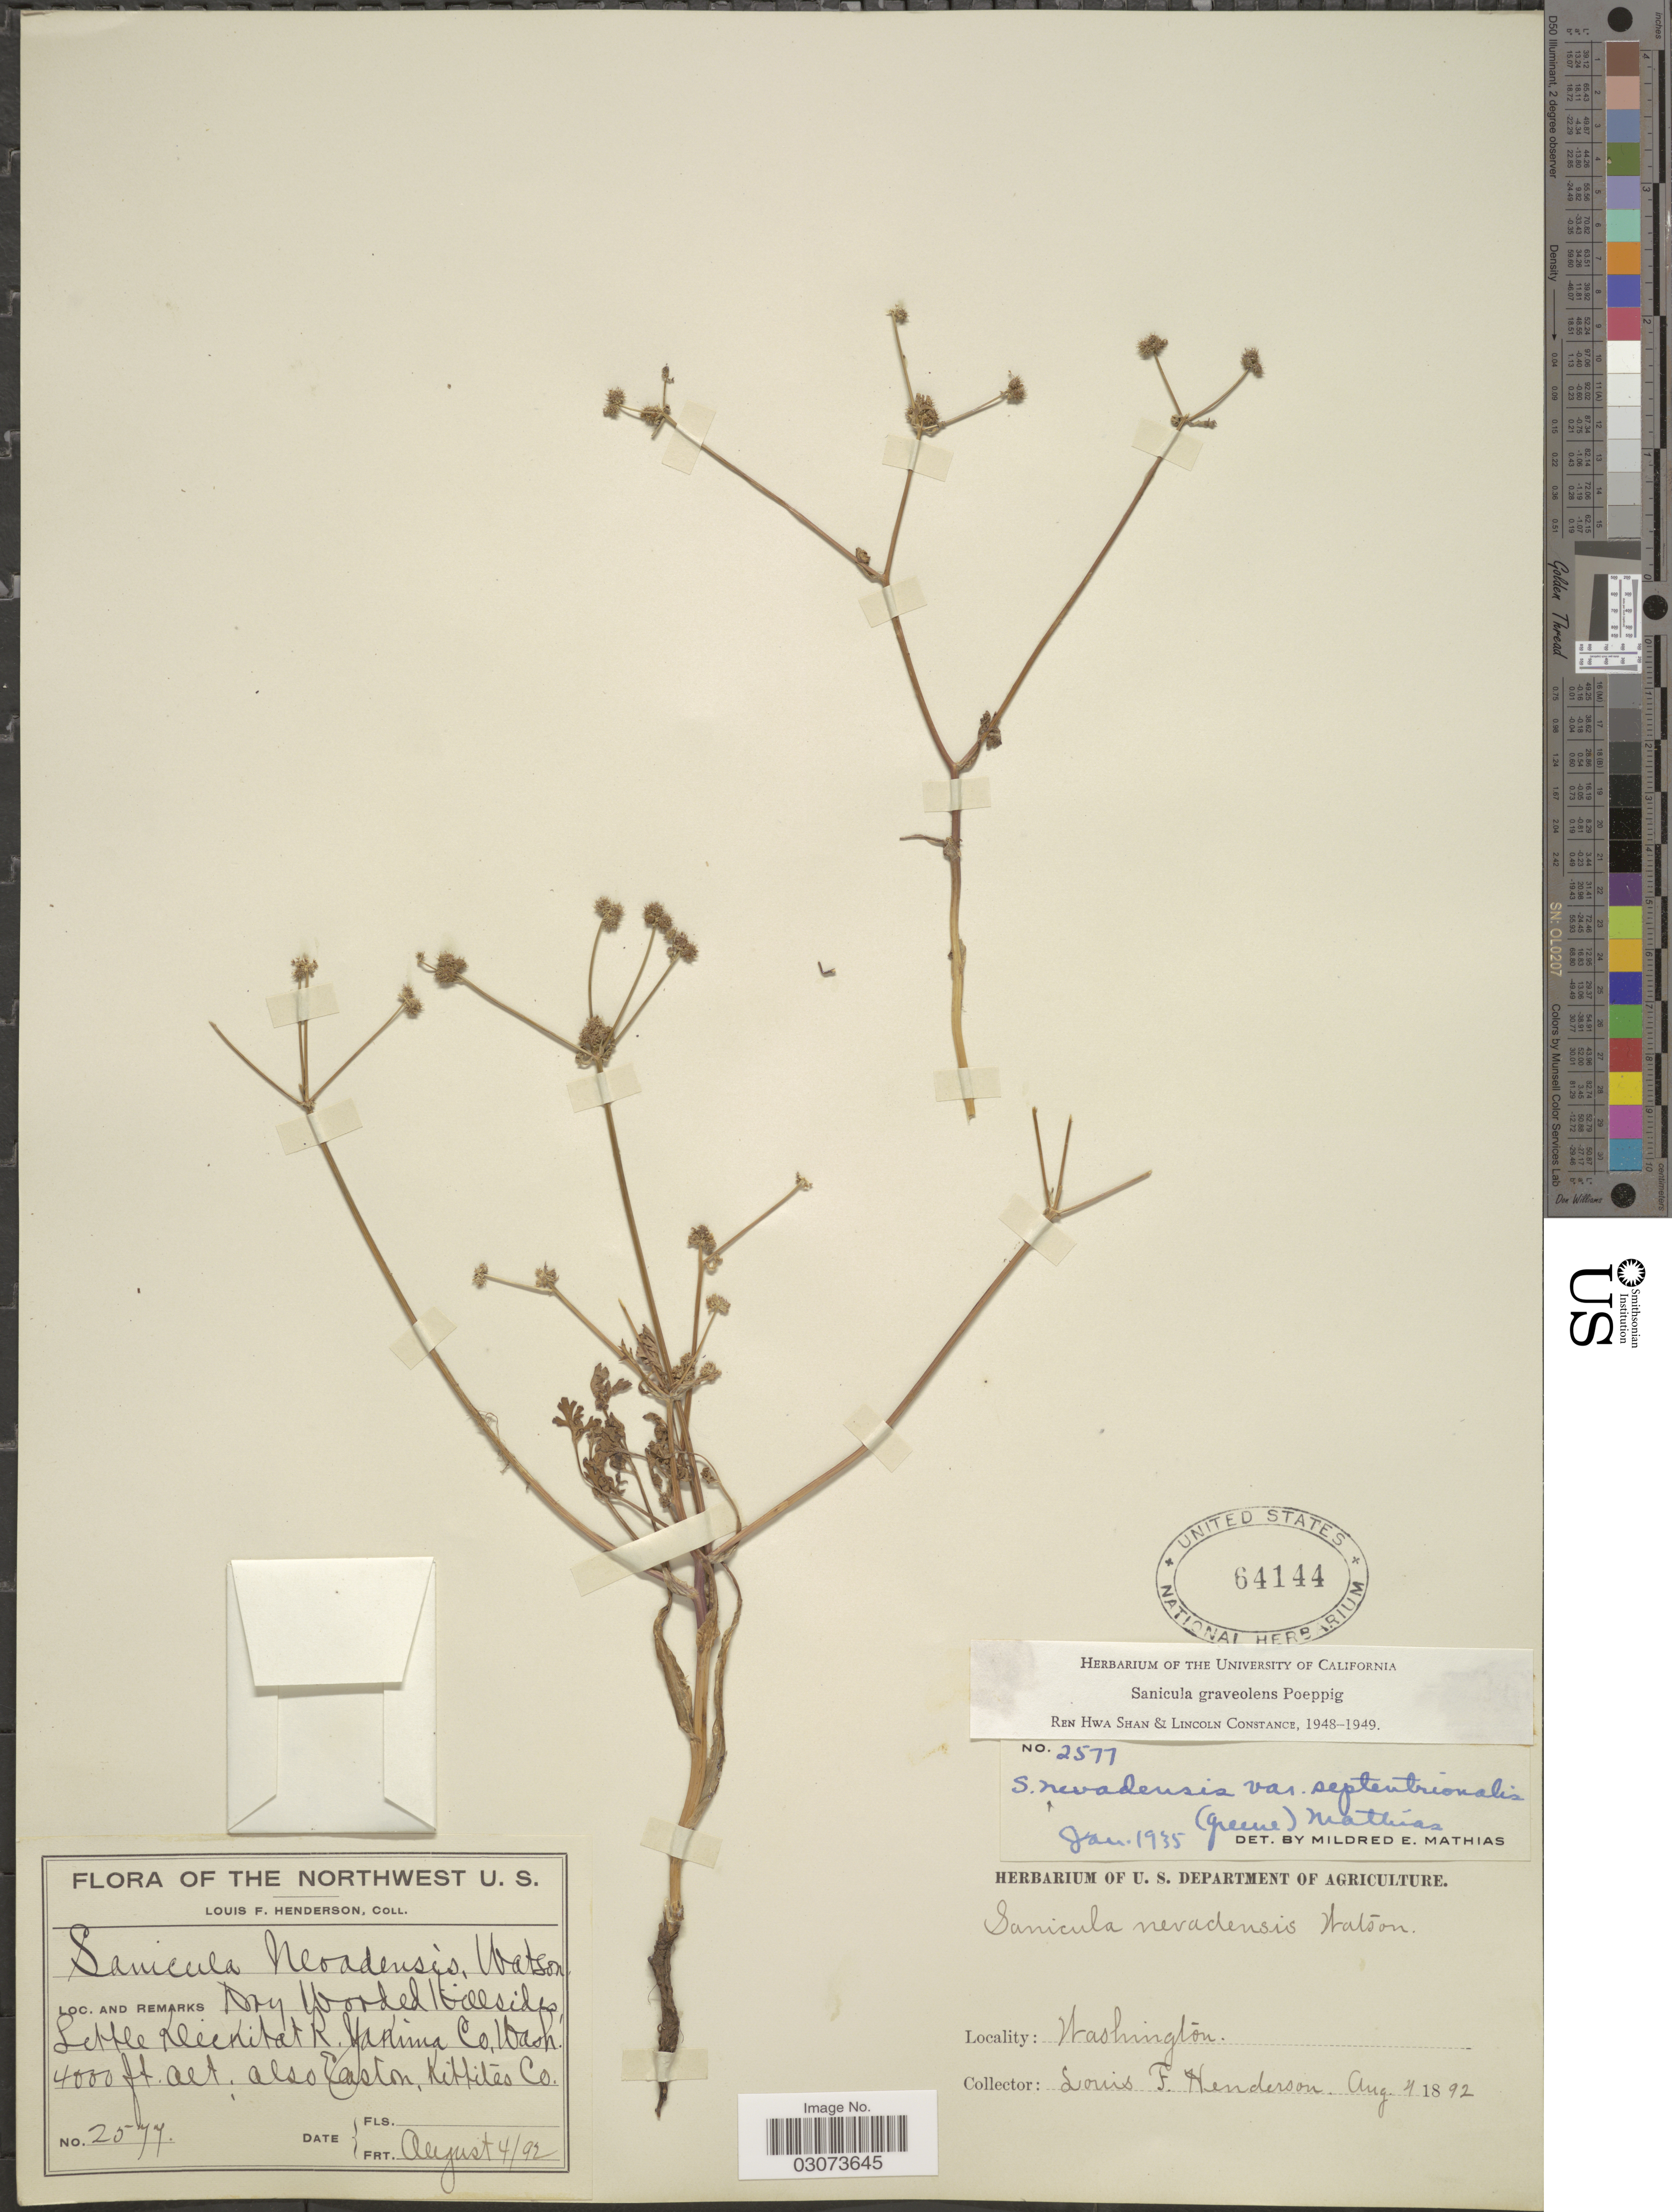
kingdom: Plantae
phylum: Tracheophyta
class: Magnoliopsida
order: Apiales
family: Apiaceae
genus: Sanicula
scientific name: Sanicula graveolens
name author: Poepp. ex DC.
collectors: L. Henderson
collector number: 2577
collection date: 1892-08-04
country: United States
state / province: Washington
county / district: Kittitas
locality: Northwest U. S. Little Klickitat R. Yakima Co. Also Easton, Kittitas Co.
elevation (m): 1219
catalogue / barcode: US 64144